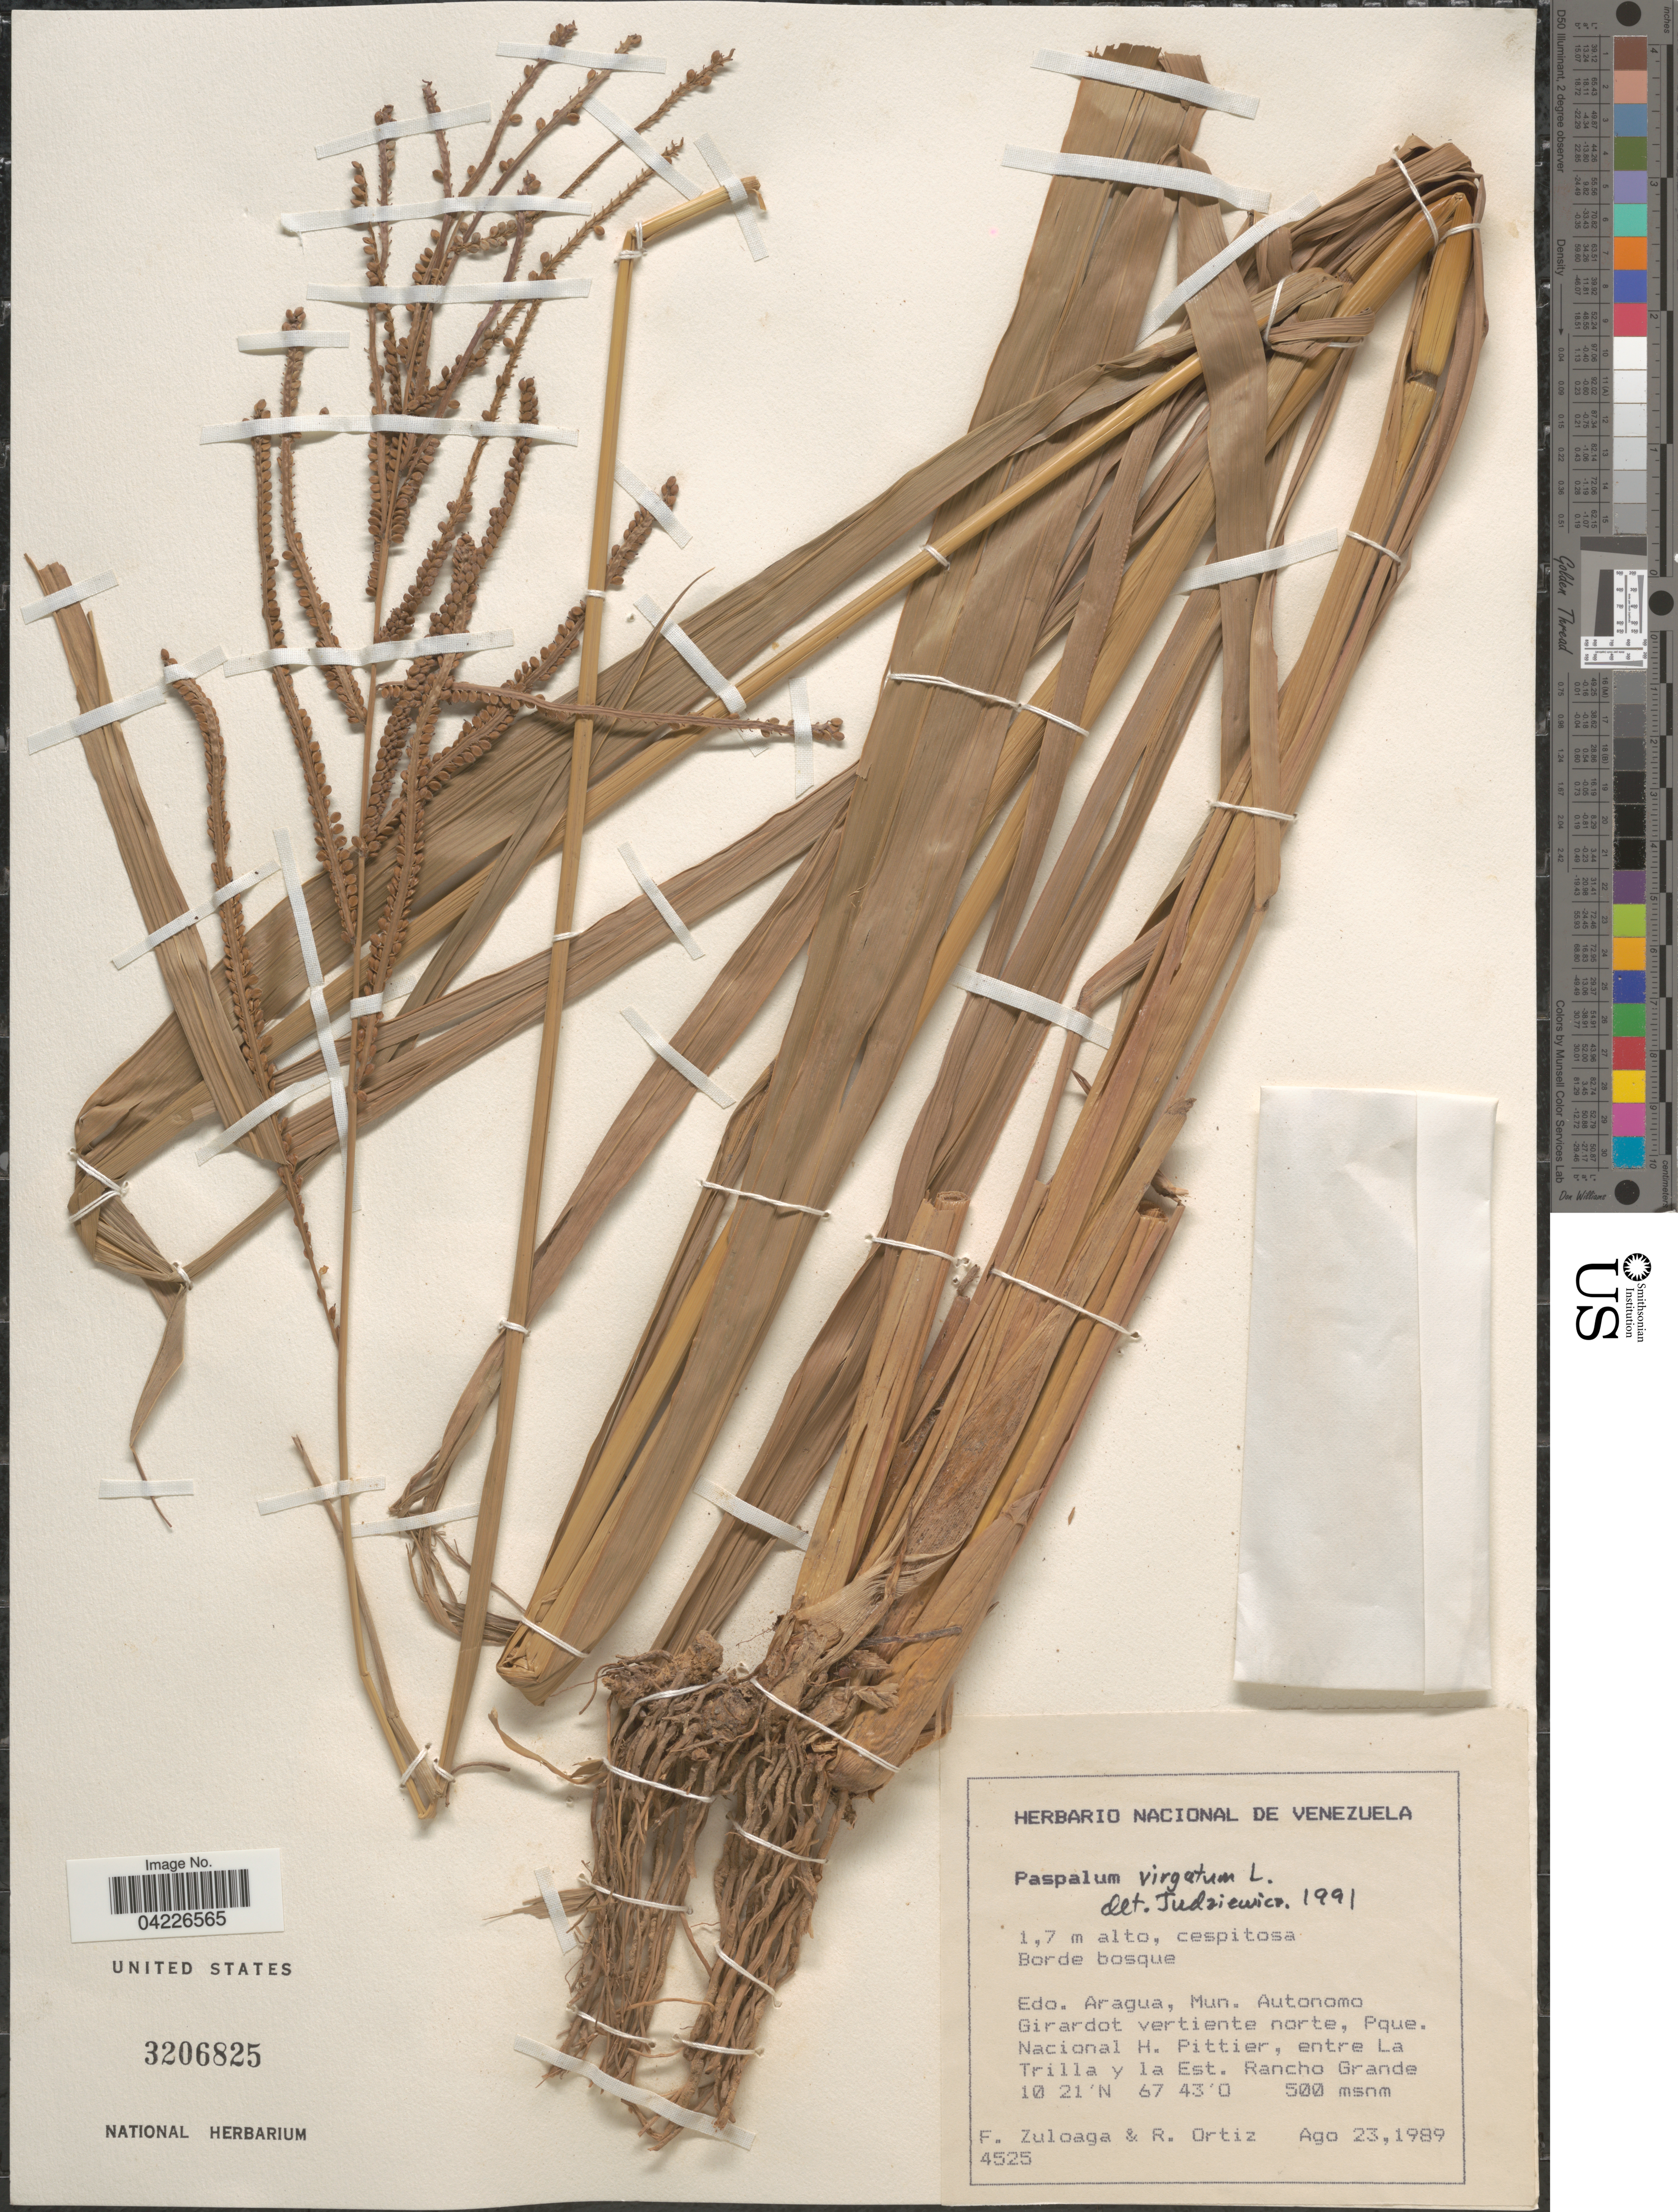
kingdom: Plantae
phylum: Tracheophyta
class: Liliopsida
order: Poales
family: Poaceae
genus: Paspalum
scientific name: Paspalum virgatum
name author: L.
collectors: F. Zuloaga & R. Ortiz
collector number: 4525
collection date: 1989-08-23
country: Venezuela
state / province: Aragua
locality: Mun. Autonomo Girardot vertiente norte, Pque. Nacional H. Pittier, entre La Trilla y la Est. Rancho Grande.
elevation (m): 500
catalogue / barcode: US 3206825